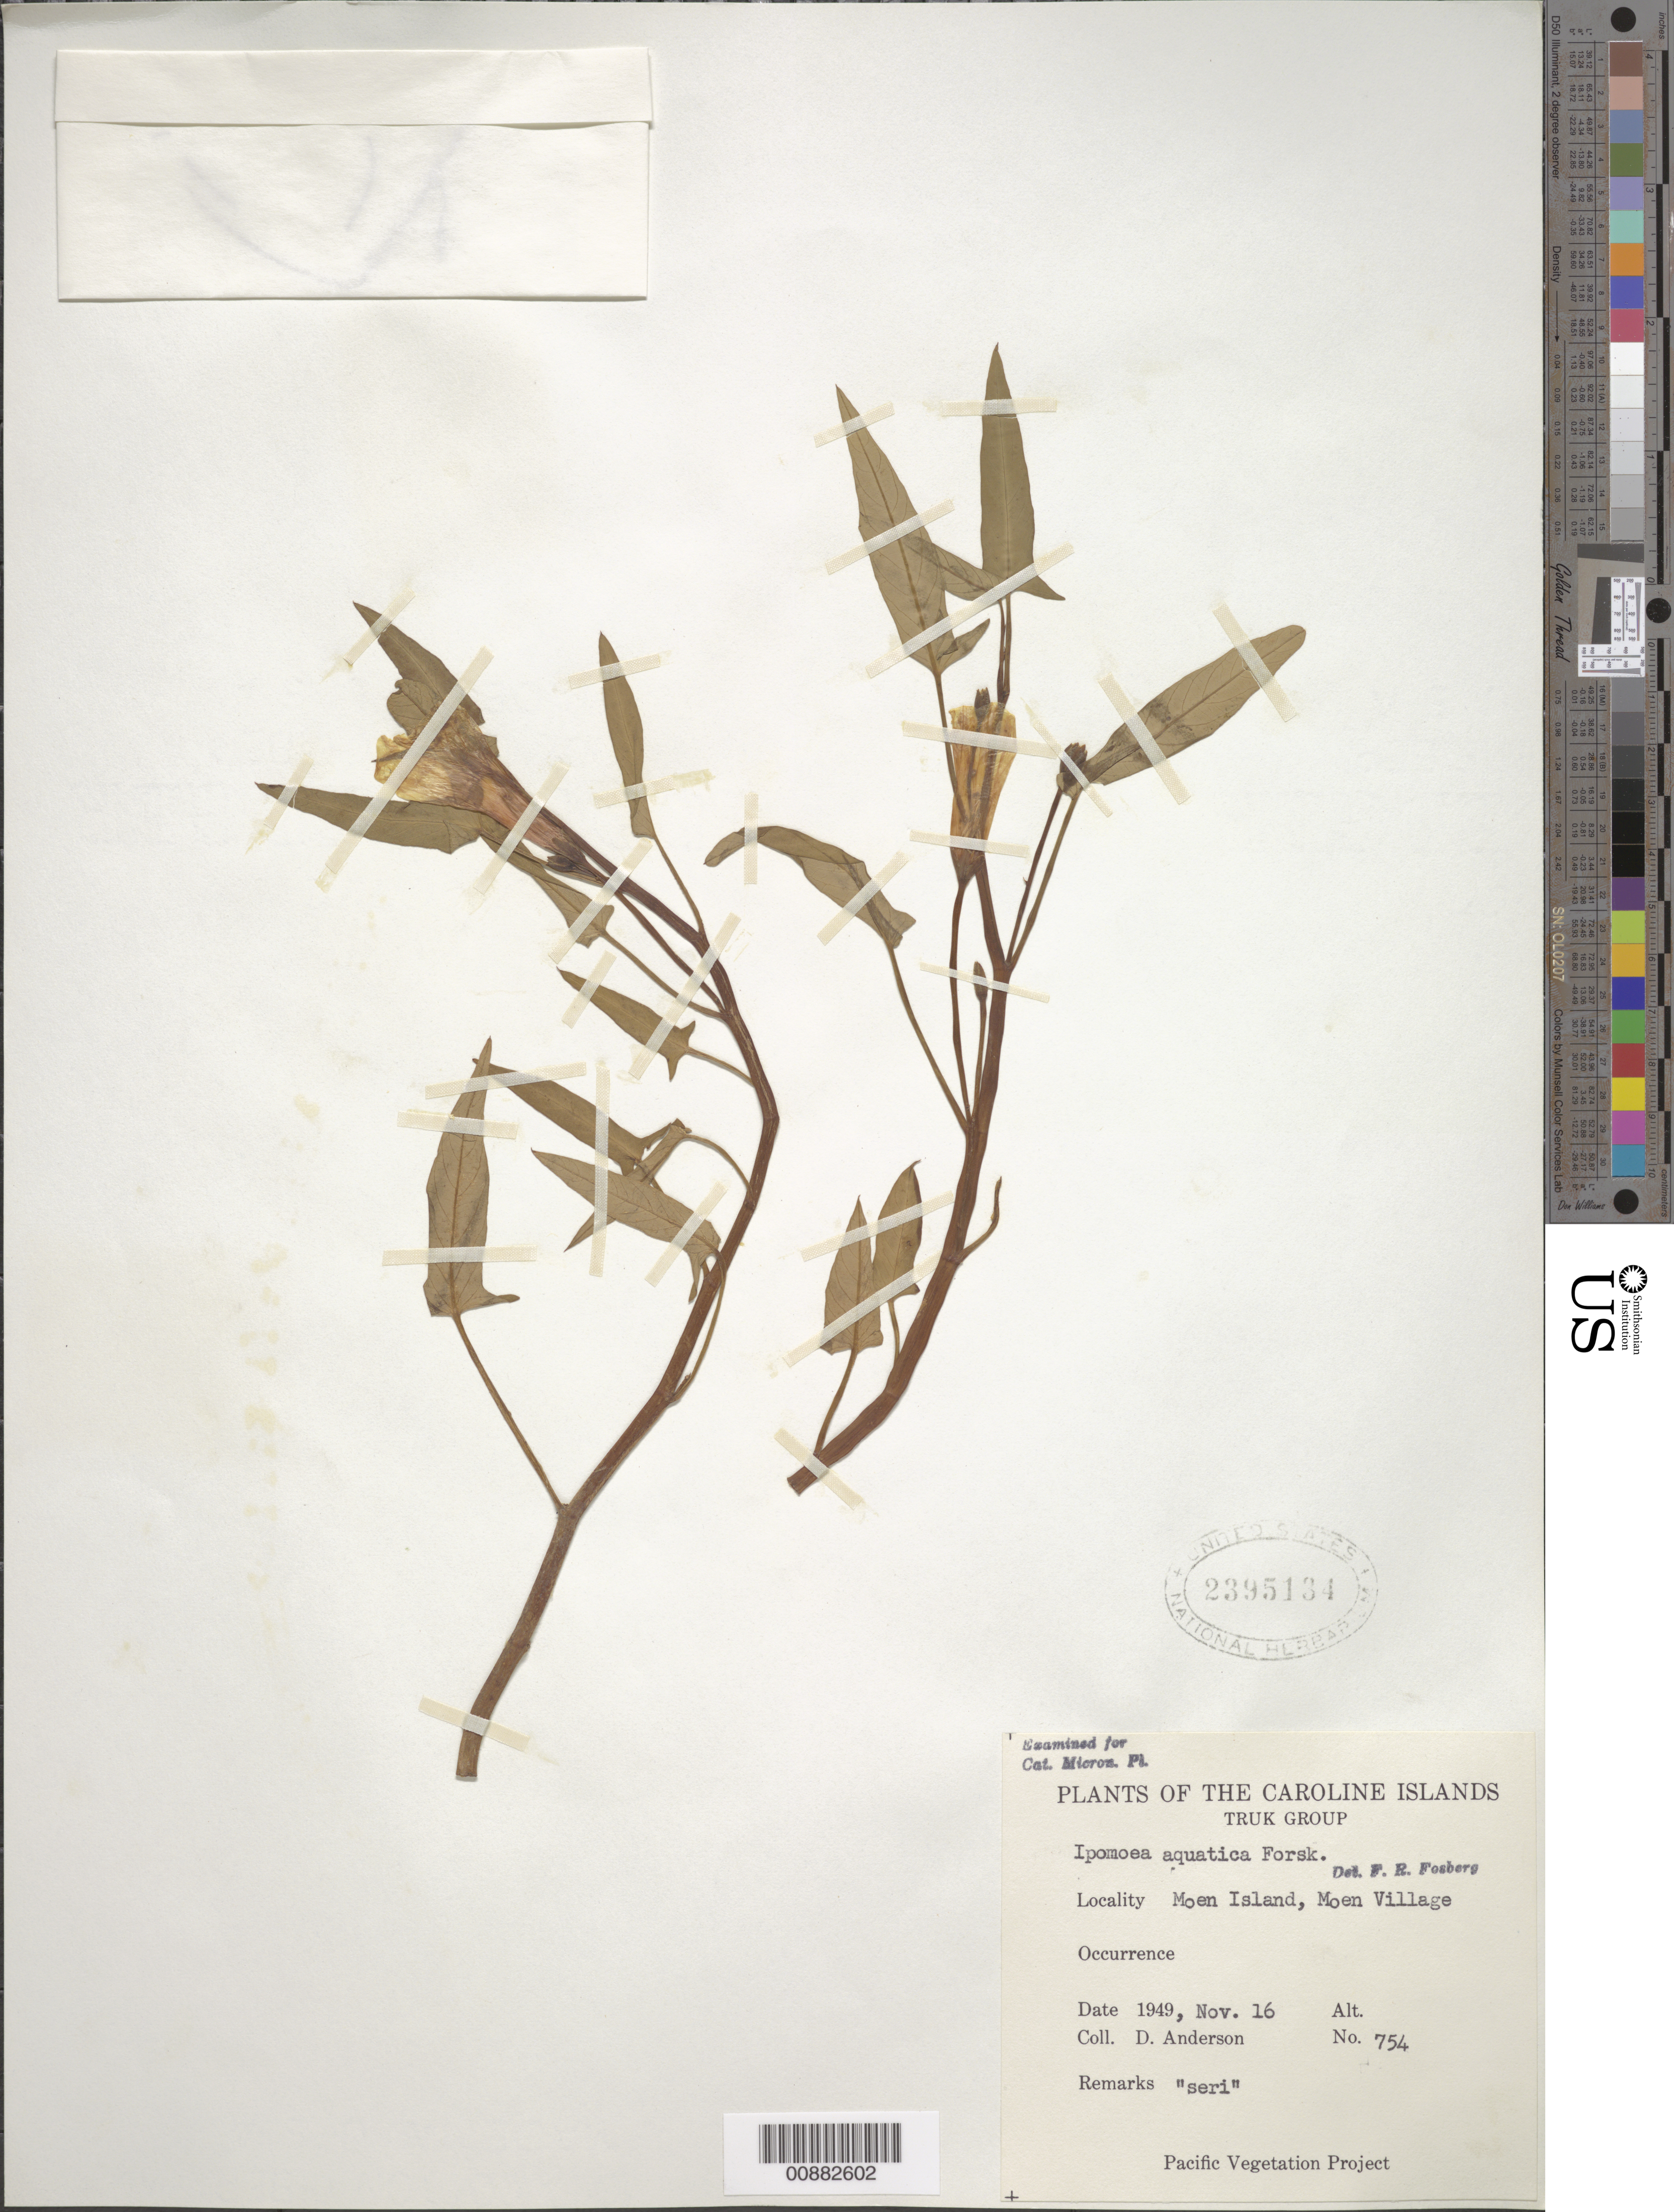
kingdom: Plantae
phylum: Tracheophyta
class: Magnoliopsida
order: Solanales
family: Convolvulaceae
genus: Ipomoea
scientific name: Ipomoea aquatica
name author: Forssk.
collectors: D. Anderson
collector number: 754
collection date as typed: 16 Nov 1949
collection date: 1949-11-16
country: Micronesia, Federated States of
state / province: Truk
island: Moen [Wono]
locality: Moen Island, Moen Village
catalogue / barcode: US 2395131